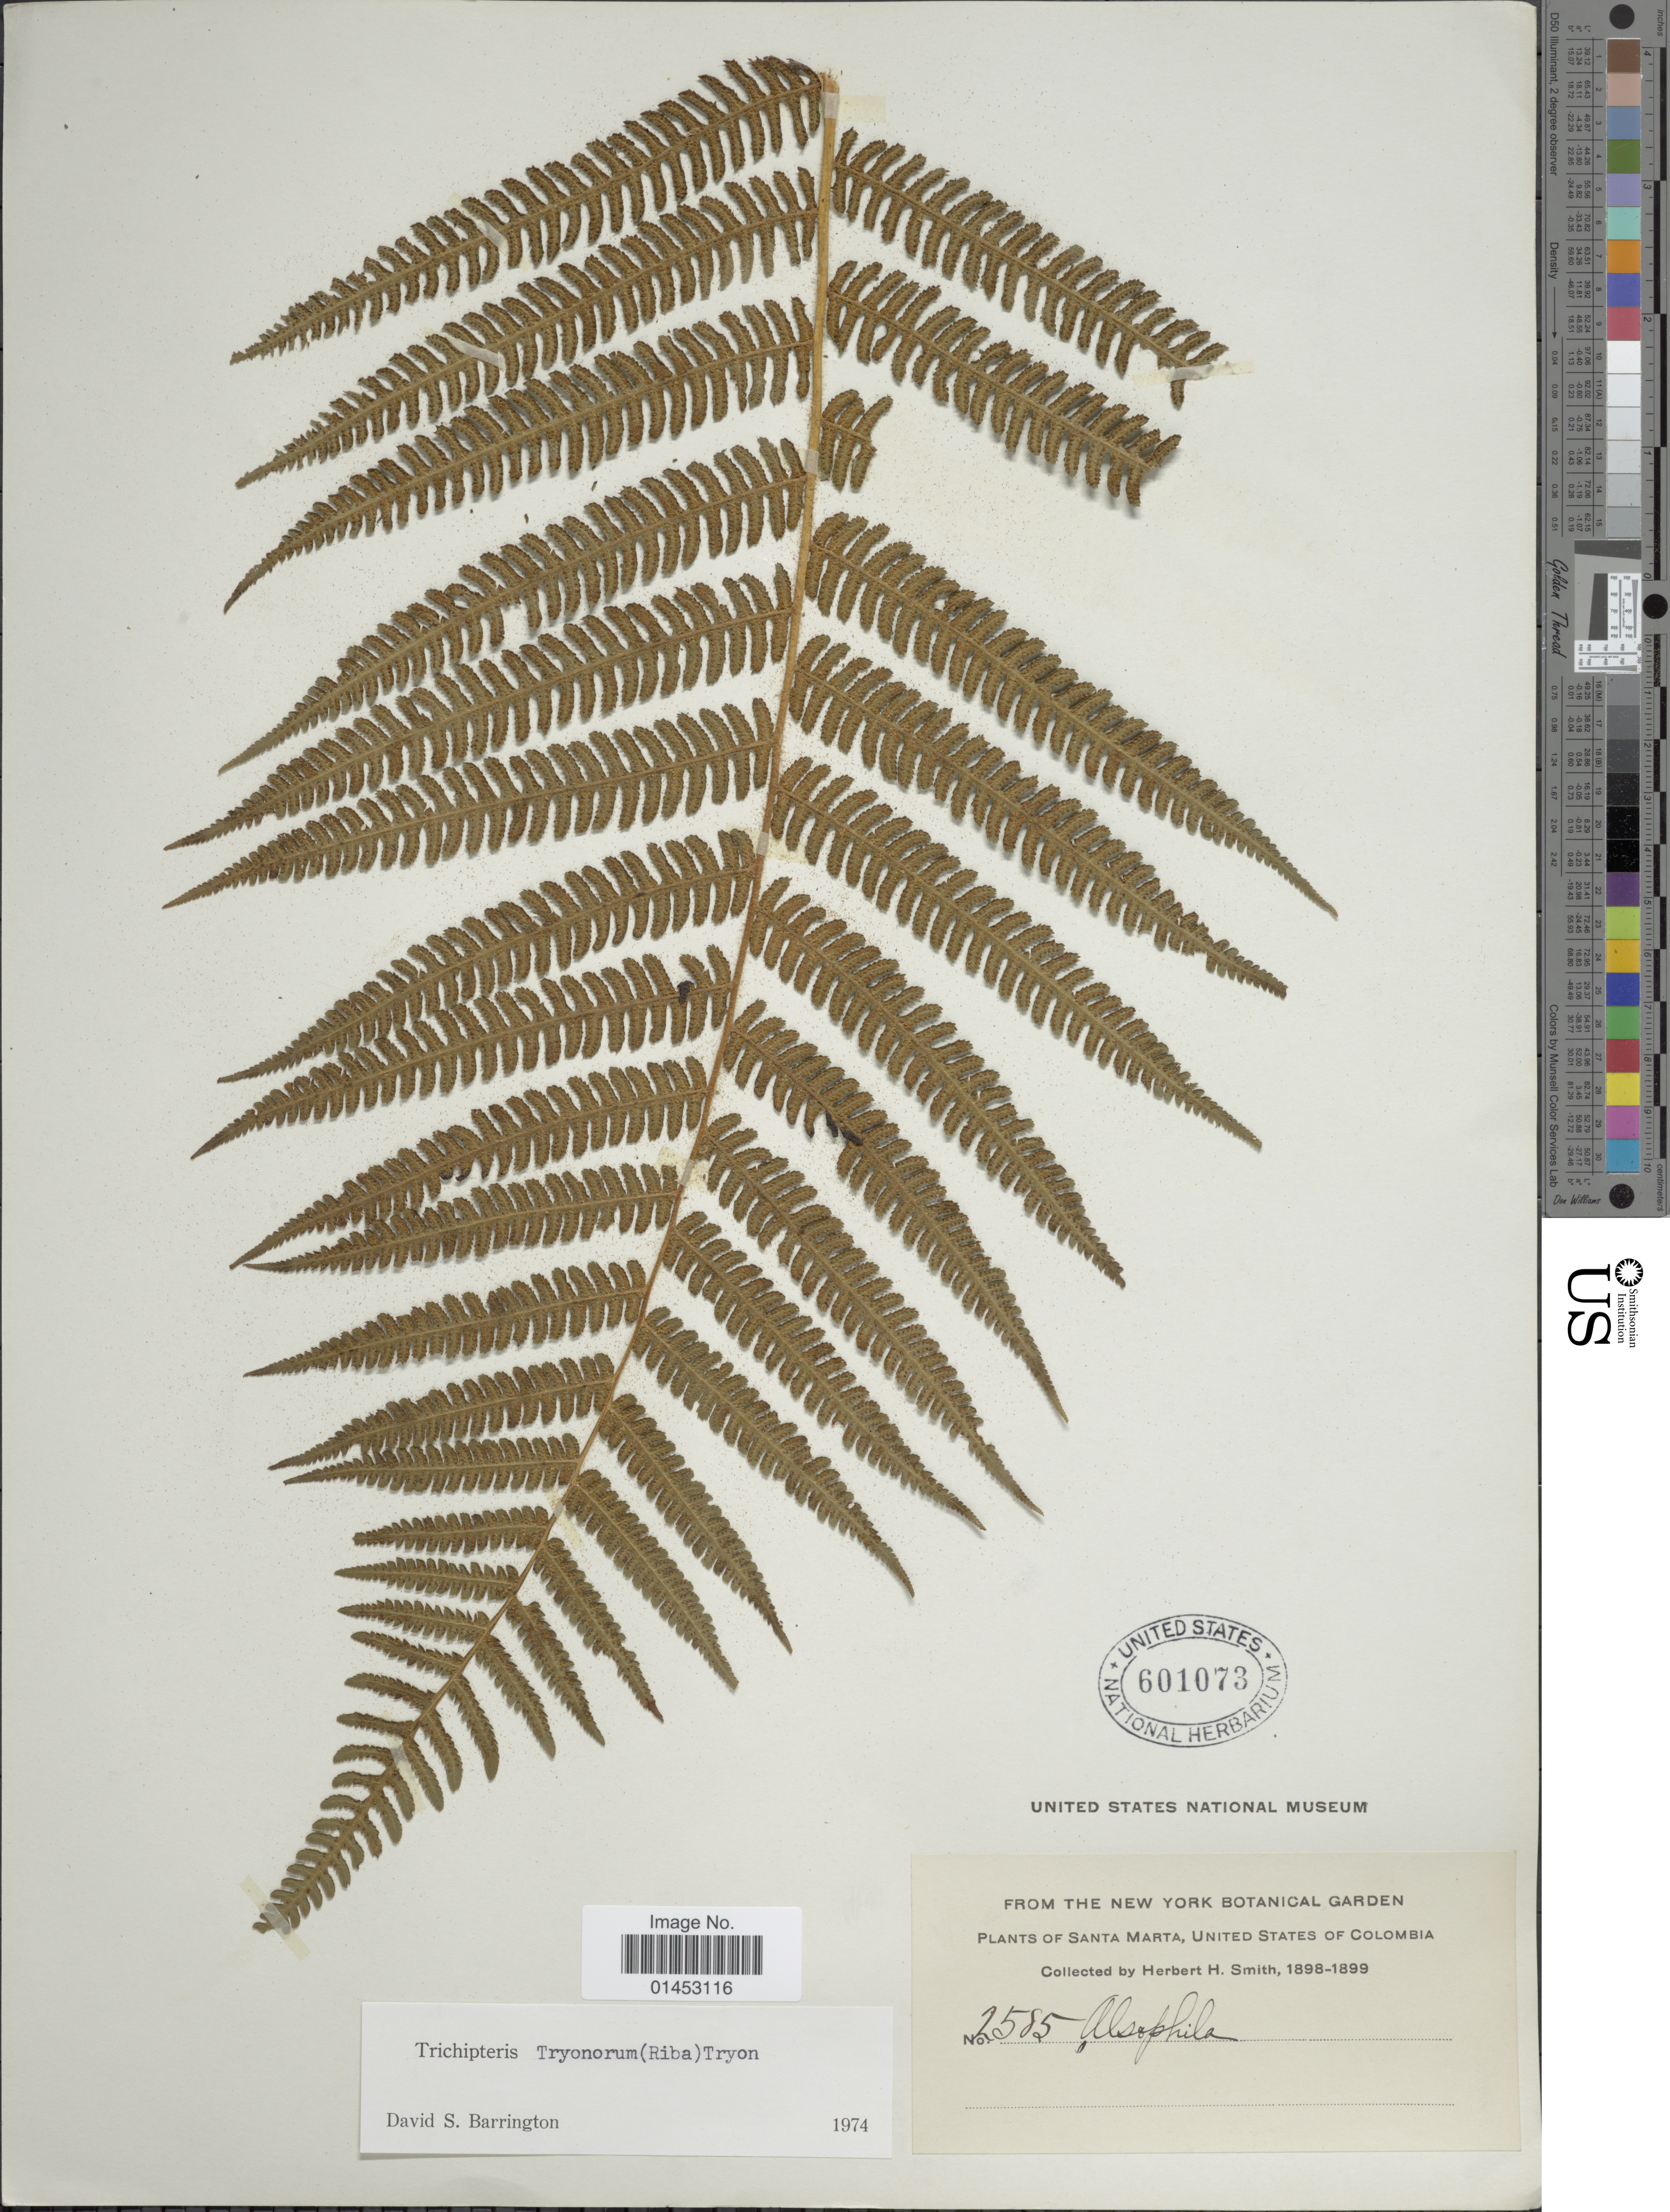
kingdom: Plantae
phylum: Tracheophyta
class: Polypodiopsida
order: Cyatheales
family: Cyatheaceae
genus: Cyathea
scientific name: Cyathea tryonorum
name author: (Riba) Lellinger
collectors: Herbert H. Smith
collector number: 2585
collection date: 1898/1899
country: Colombia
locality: Santa Marta, United States of Colombia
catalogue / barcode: US 601073